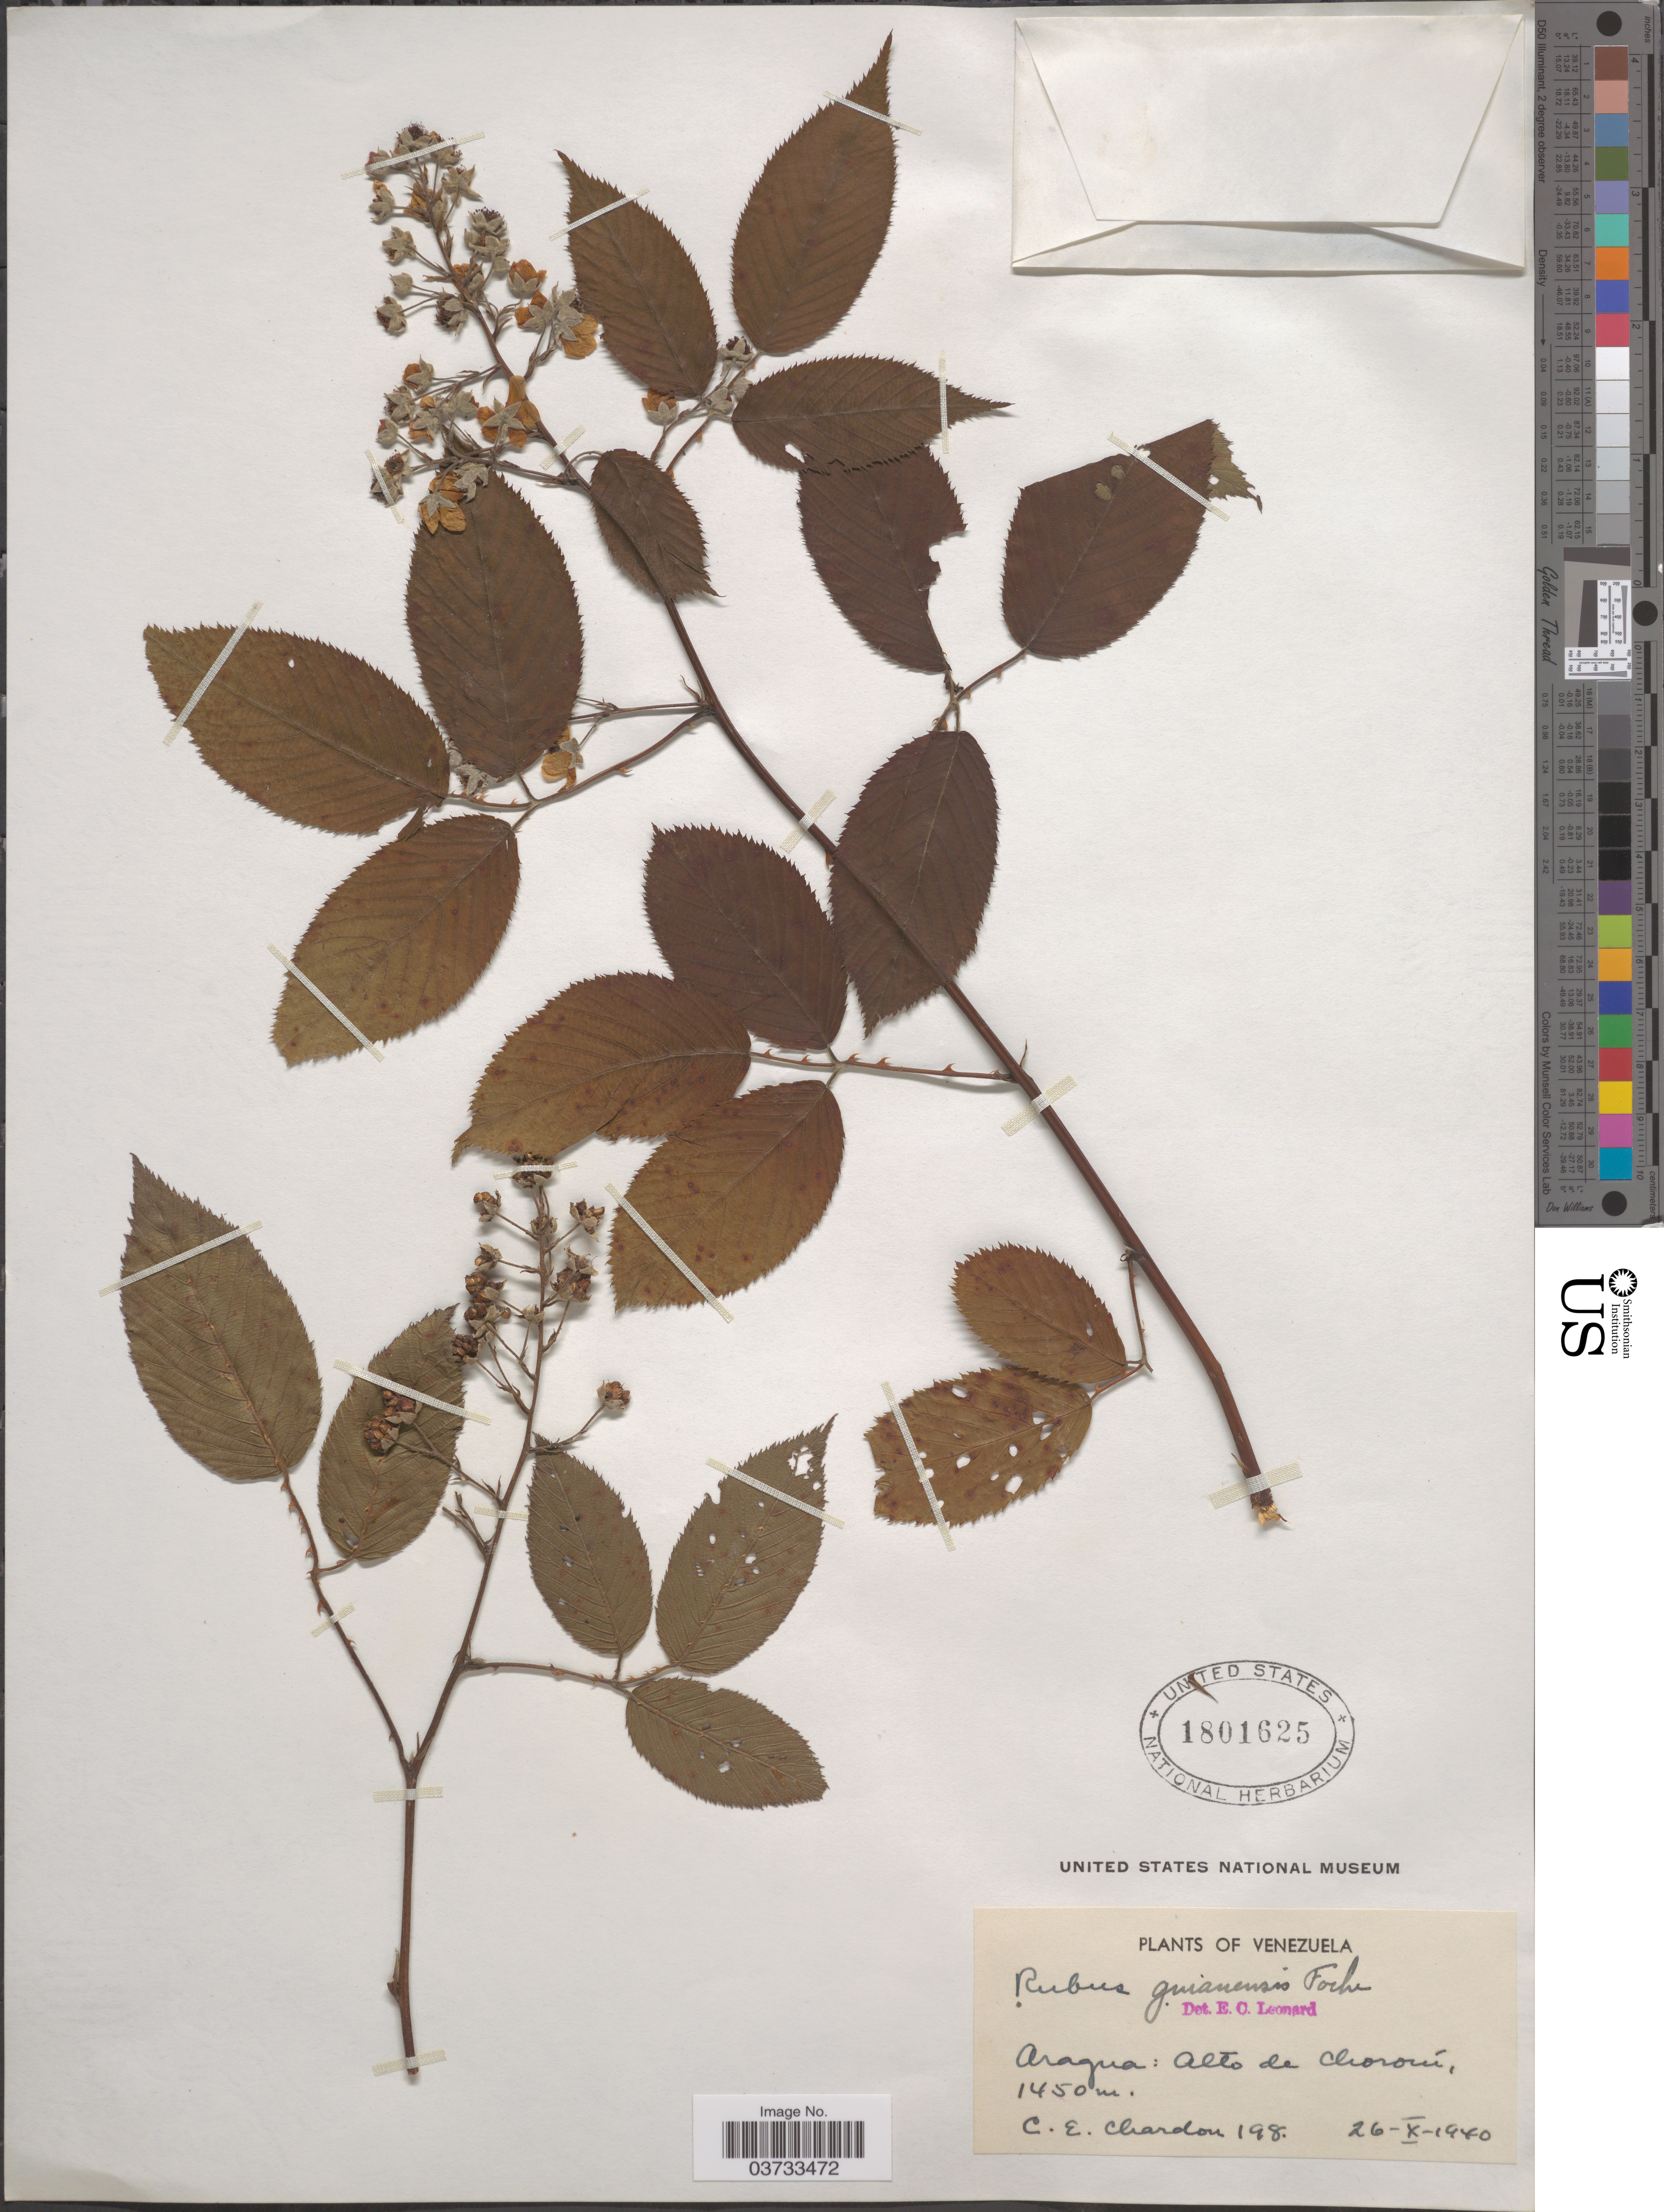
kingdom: Plantae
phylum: Tracheophyta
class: Magnoliopsida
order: Rosales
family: Rosaceae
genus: Rubus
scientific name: Rubus guyanensis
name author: Focke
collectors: C. E. Chardón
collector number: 198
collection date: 1940-10-26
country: Venezuela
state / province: Aragua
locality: Alto de Choroni.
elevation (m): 1450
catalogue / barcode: US 1801625